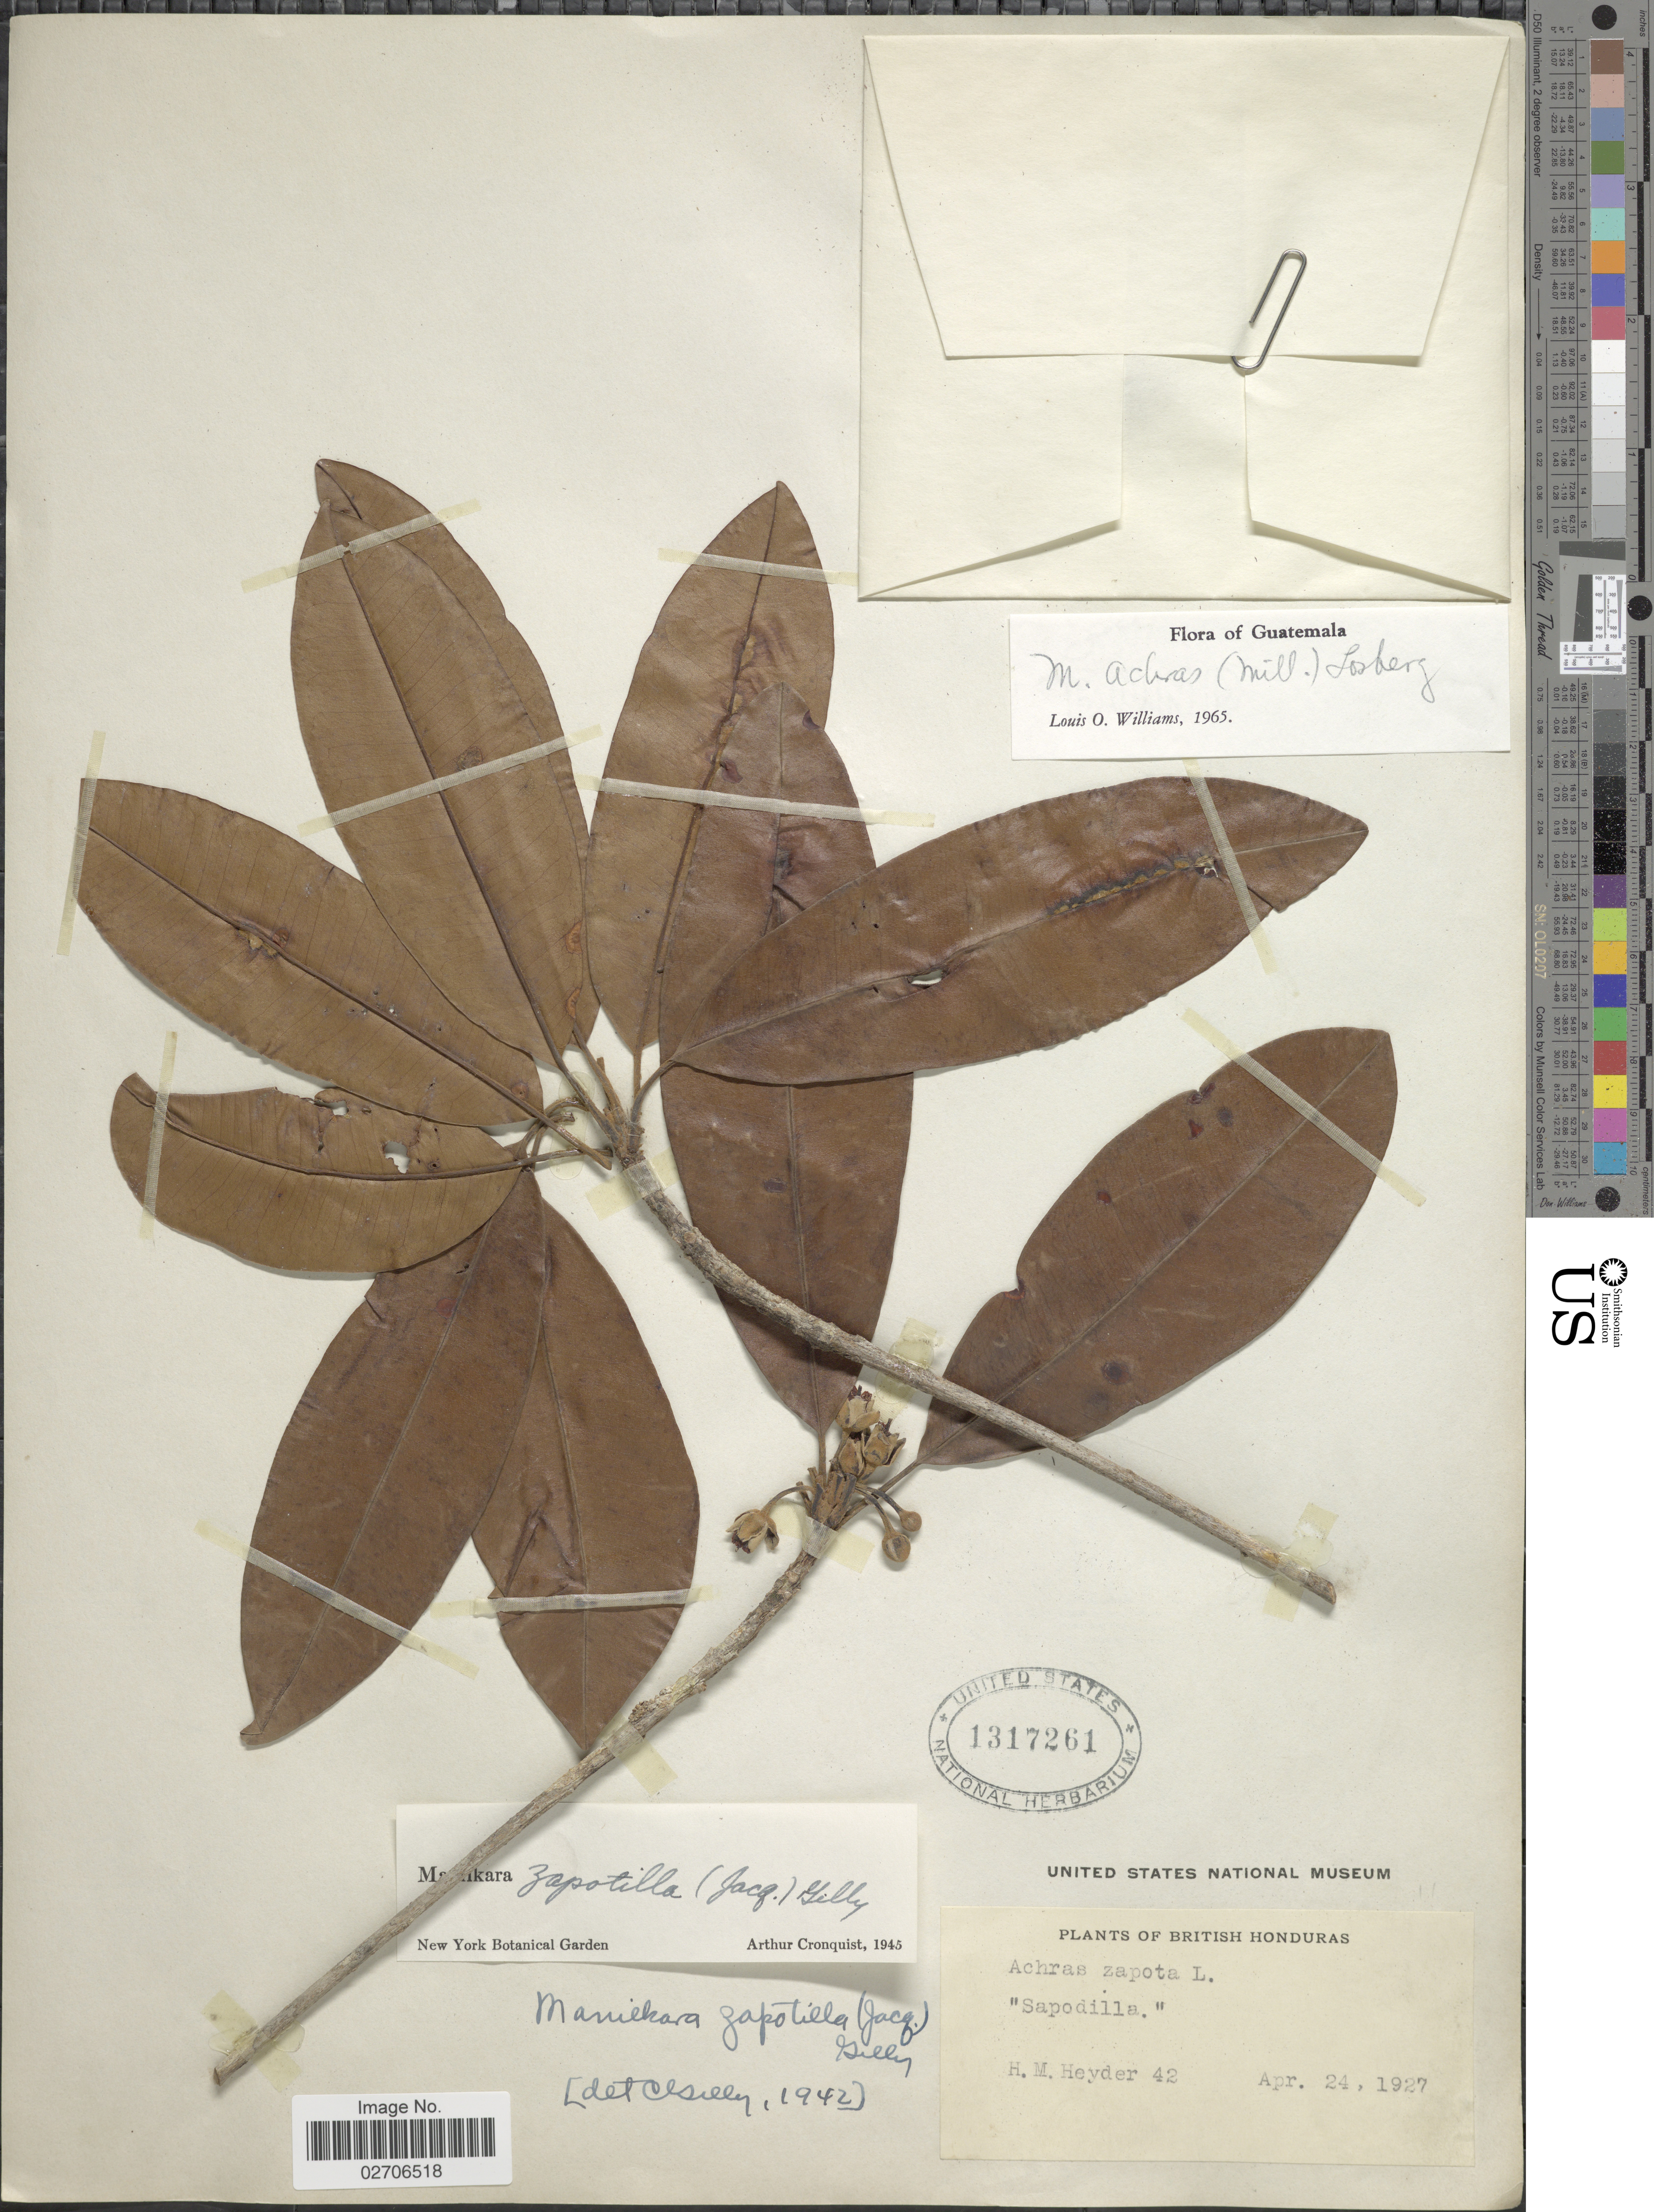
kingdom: Plantae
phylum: Tracheophyta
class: Magnoliopsida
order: Ericales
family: Sapotaceae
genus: Manilkara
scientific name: Manilkara zapota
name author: (L.) P. Royen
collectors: H. Heyder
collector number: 42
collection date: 1927-04-24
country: Belize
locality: British Honduras, Sapodilla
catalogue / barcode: US 1317261